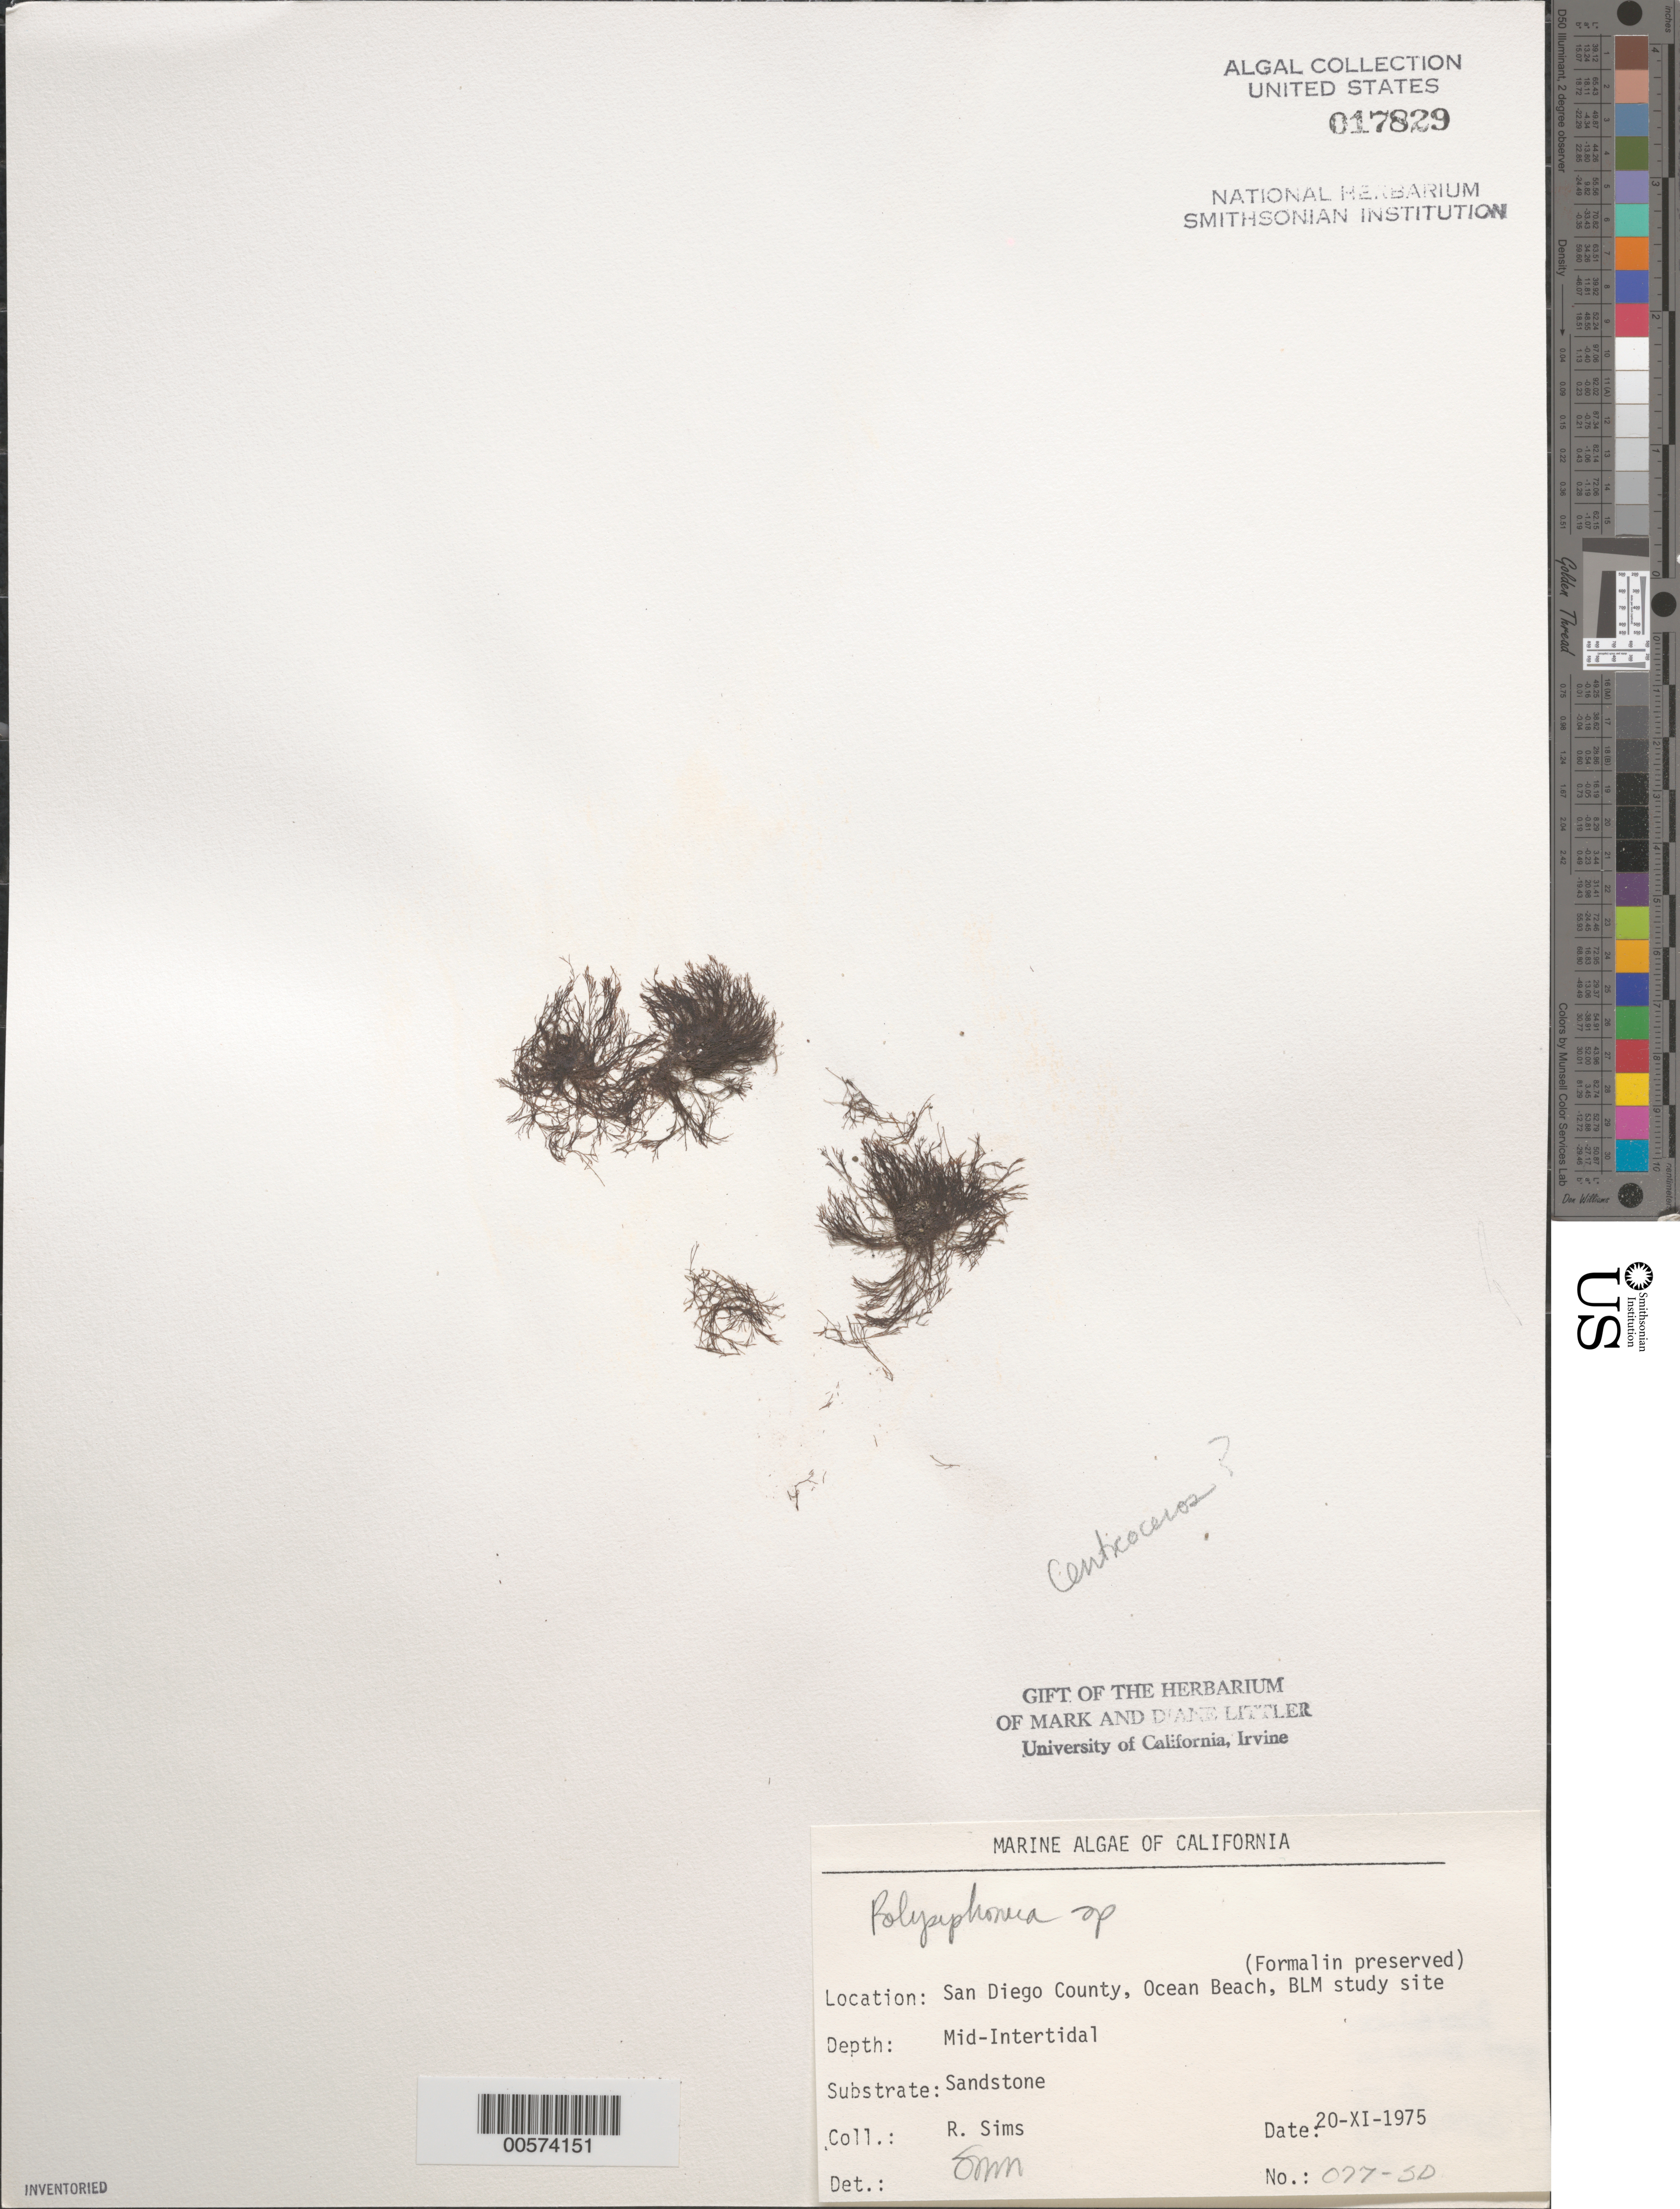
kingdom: Plantae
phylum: Rhodophyta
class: Florideophyceae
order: Ceramiales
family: Rhodomelaceae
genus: Polysiphonia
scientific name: Polysiphonia sp.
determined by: Murray, S. N.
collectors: R. H. Sims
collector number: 077-sd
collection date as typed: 20 Nov 1975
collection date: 1975-11-20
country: United States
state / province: California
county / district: San Diego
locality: Ocean Beach, end of Del Monte Street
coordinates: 32 44' 35"N, 117 15' 15"W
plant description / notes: BLM-SOCALBIGHT Rocky Intertidal Survey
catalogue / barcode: US 17829